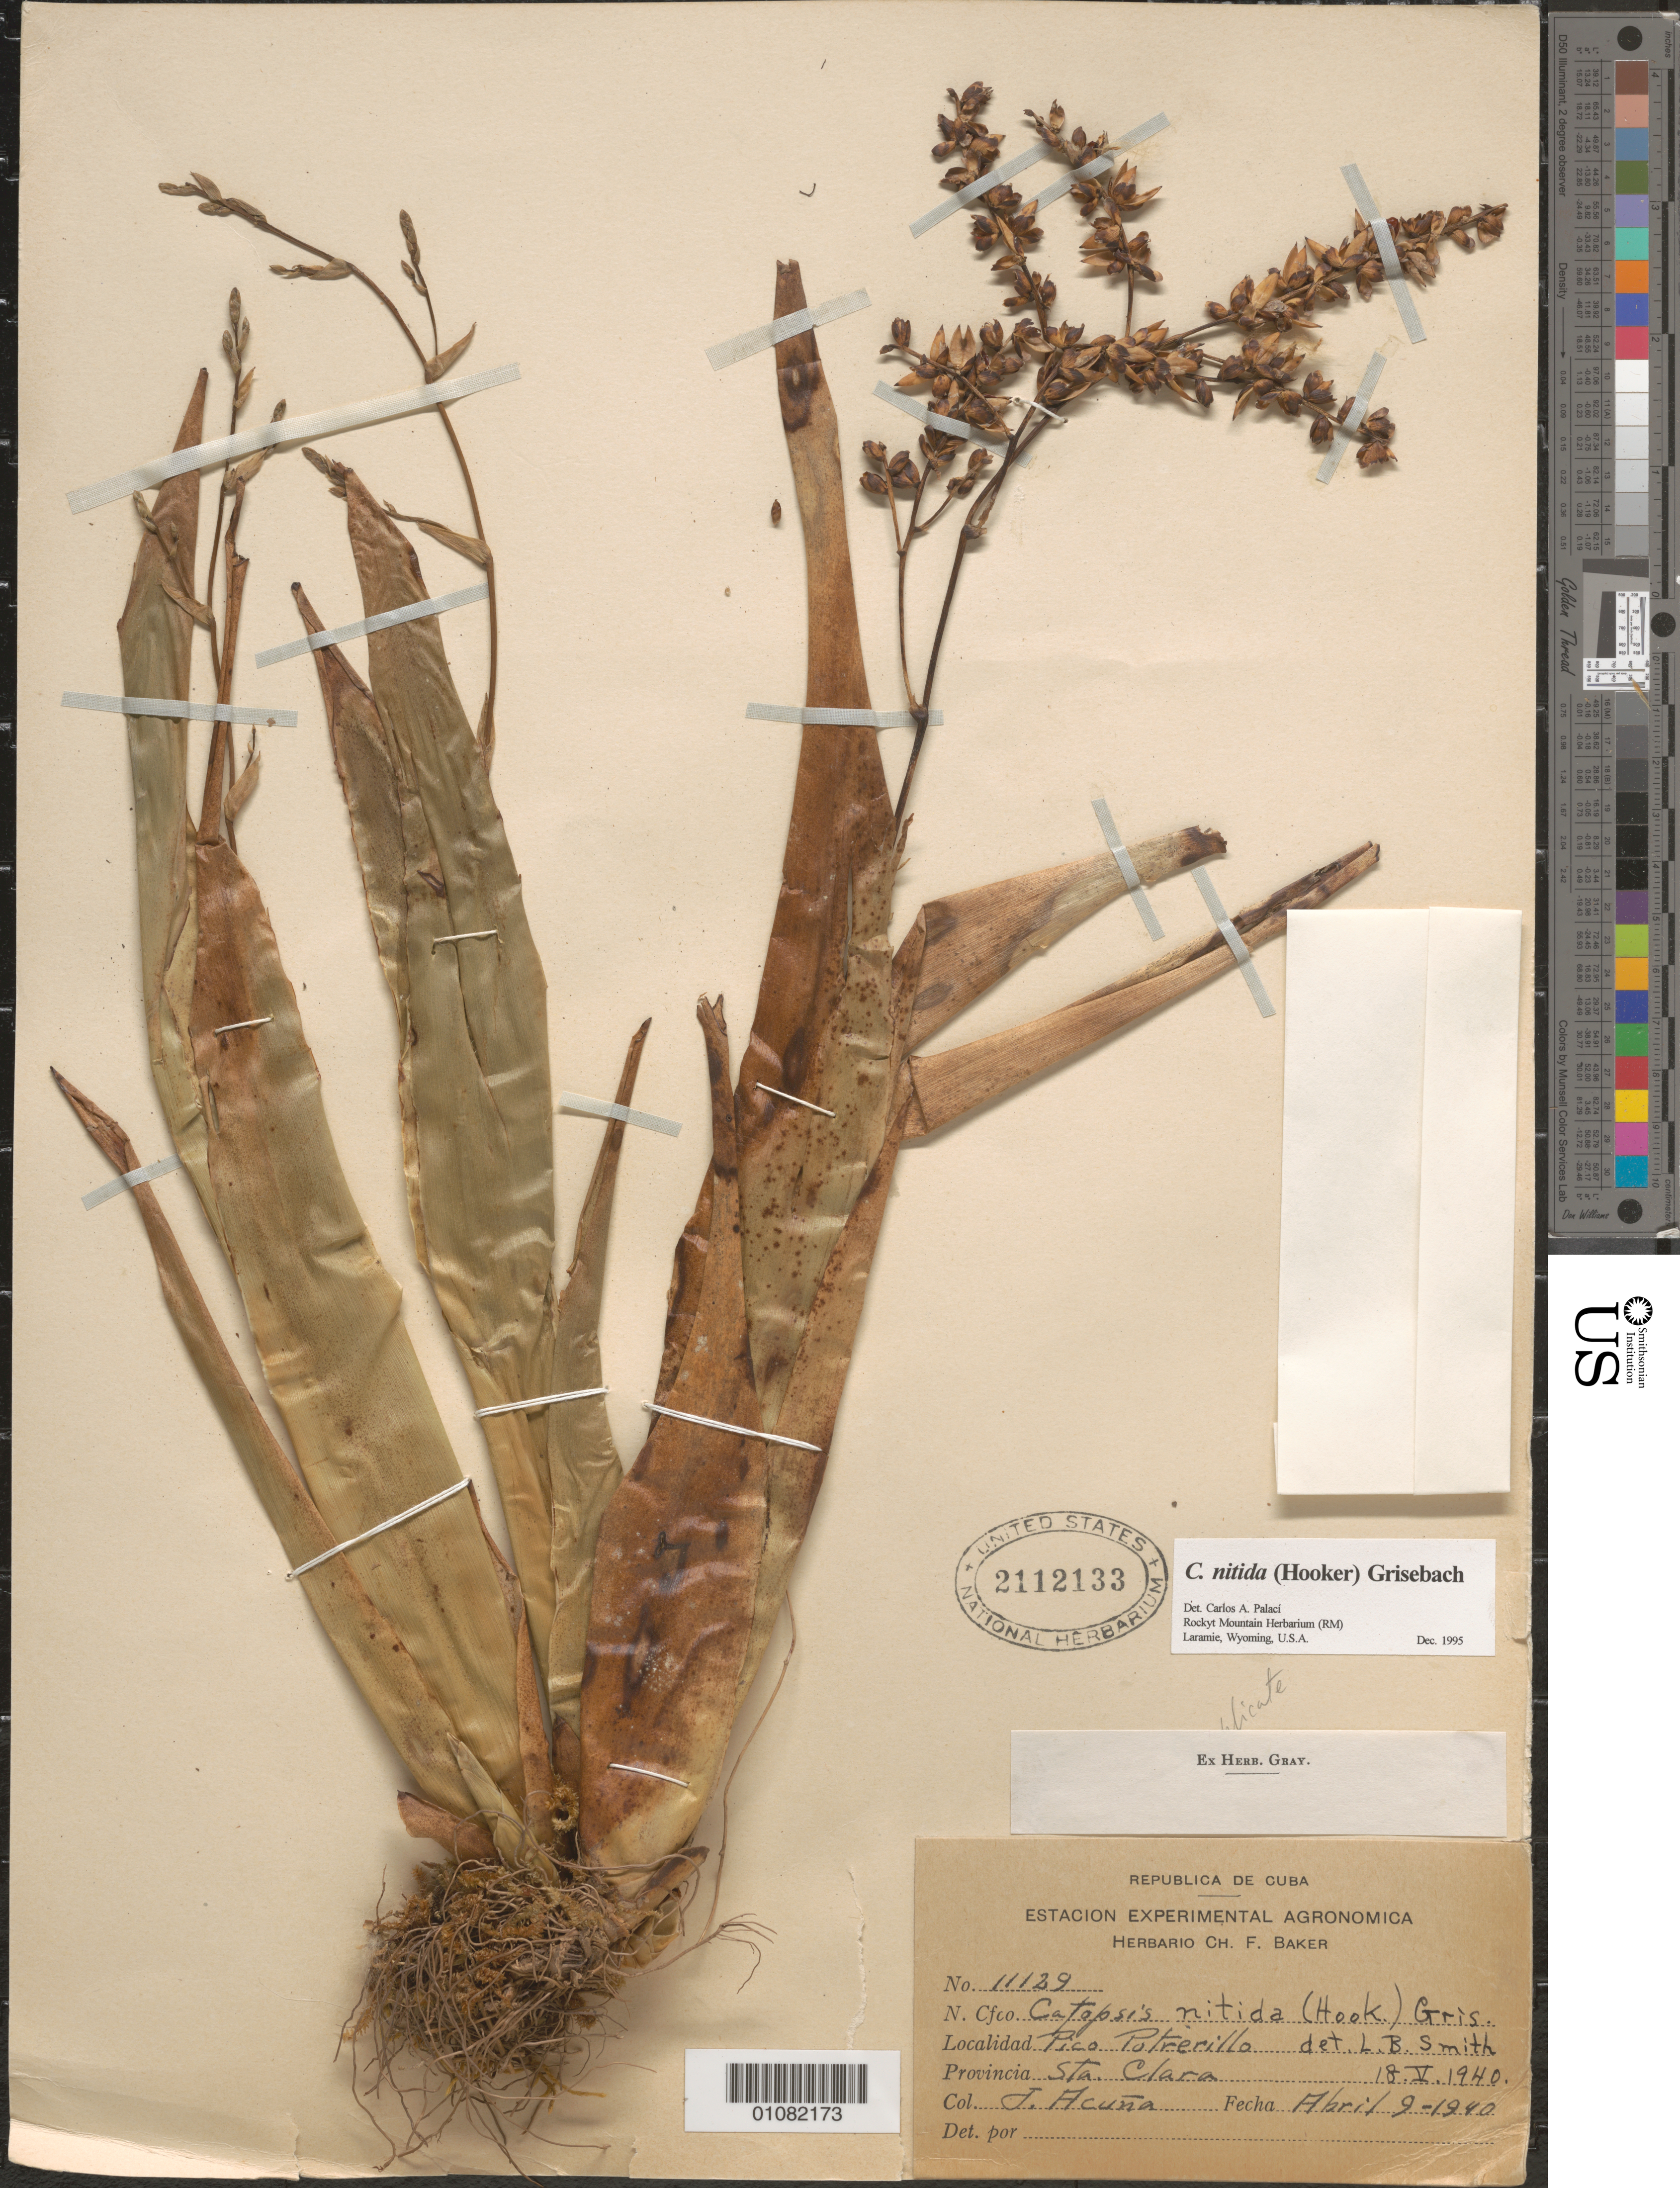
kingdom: Plantae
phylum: Tracheophyta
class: Liliopsida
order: Poales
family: Bromeliaceae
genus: Catopsis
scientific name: Catopsis nitida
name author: (Hook.) Griseb.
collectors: J. Acuña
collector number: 11129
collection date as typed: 09 Apr 1940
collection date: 1940-04-09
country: Cuba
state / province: Villa Clara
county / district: Santa Clara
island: Cuba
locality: Pico Potrerillo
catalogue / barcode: US 2112133